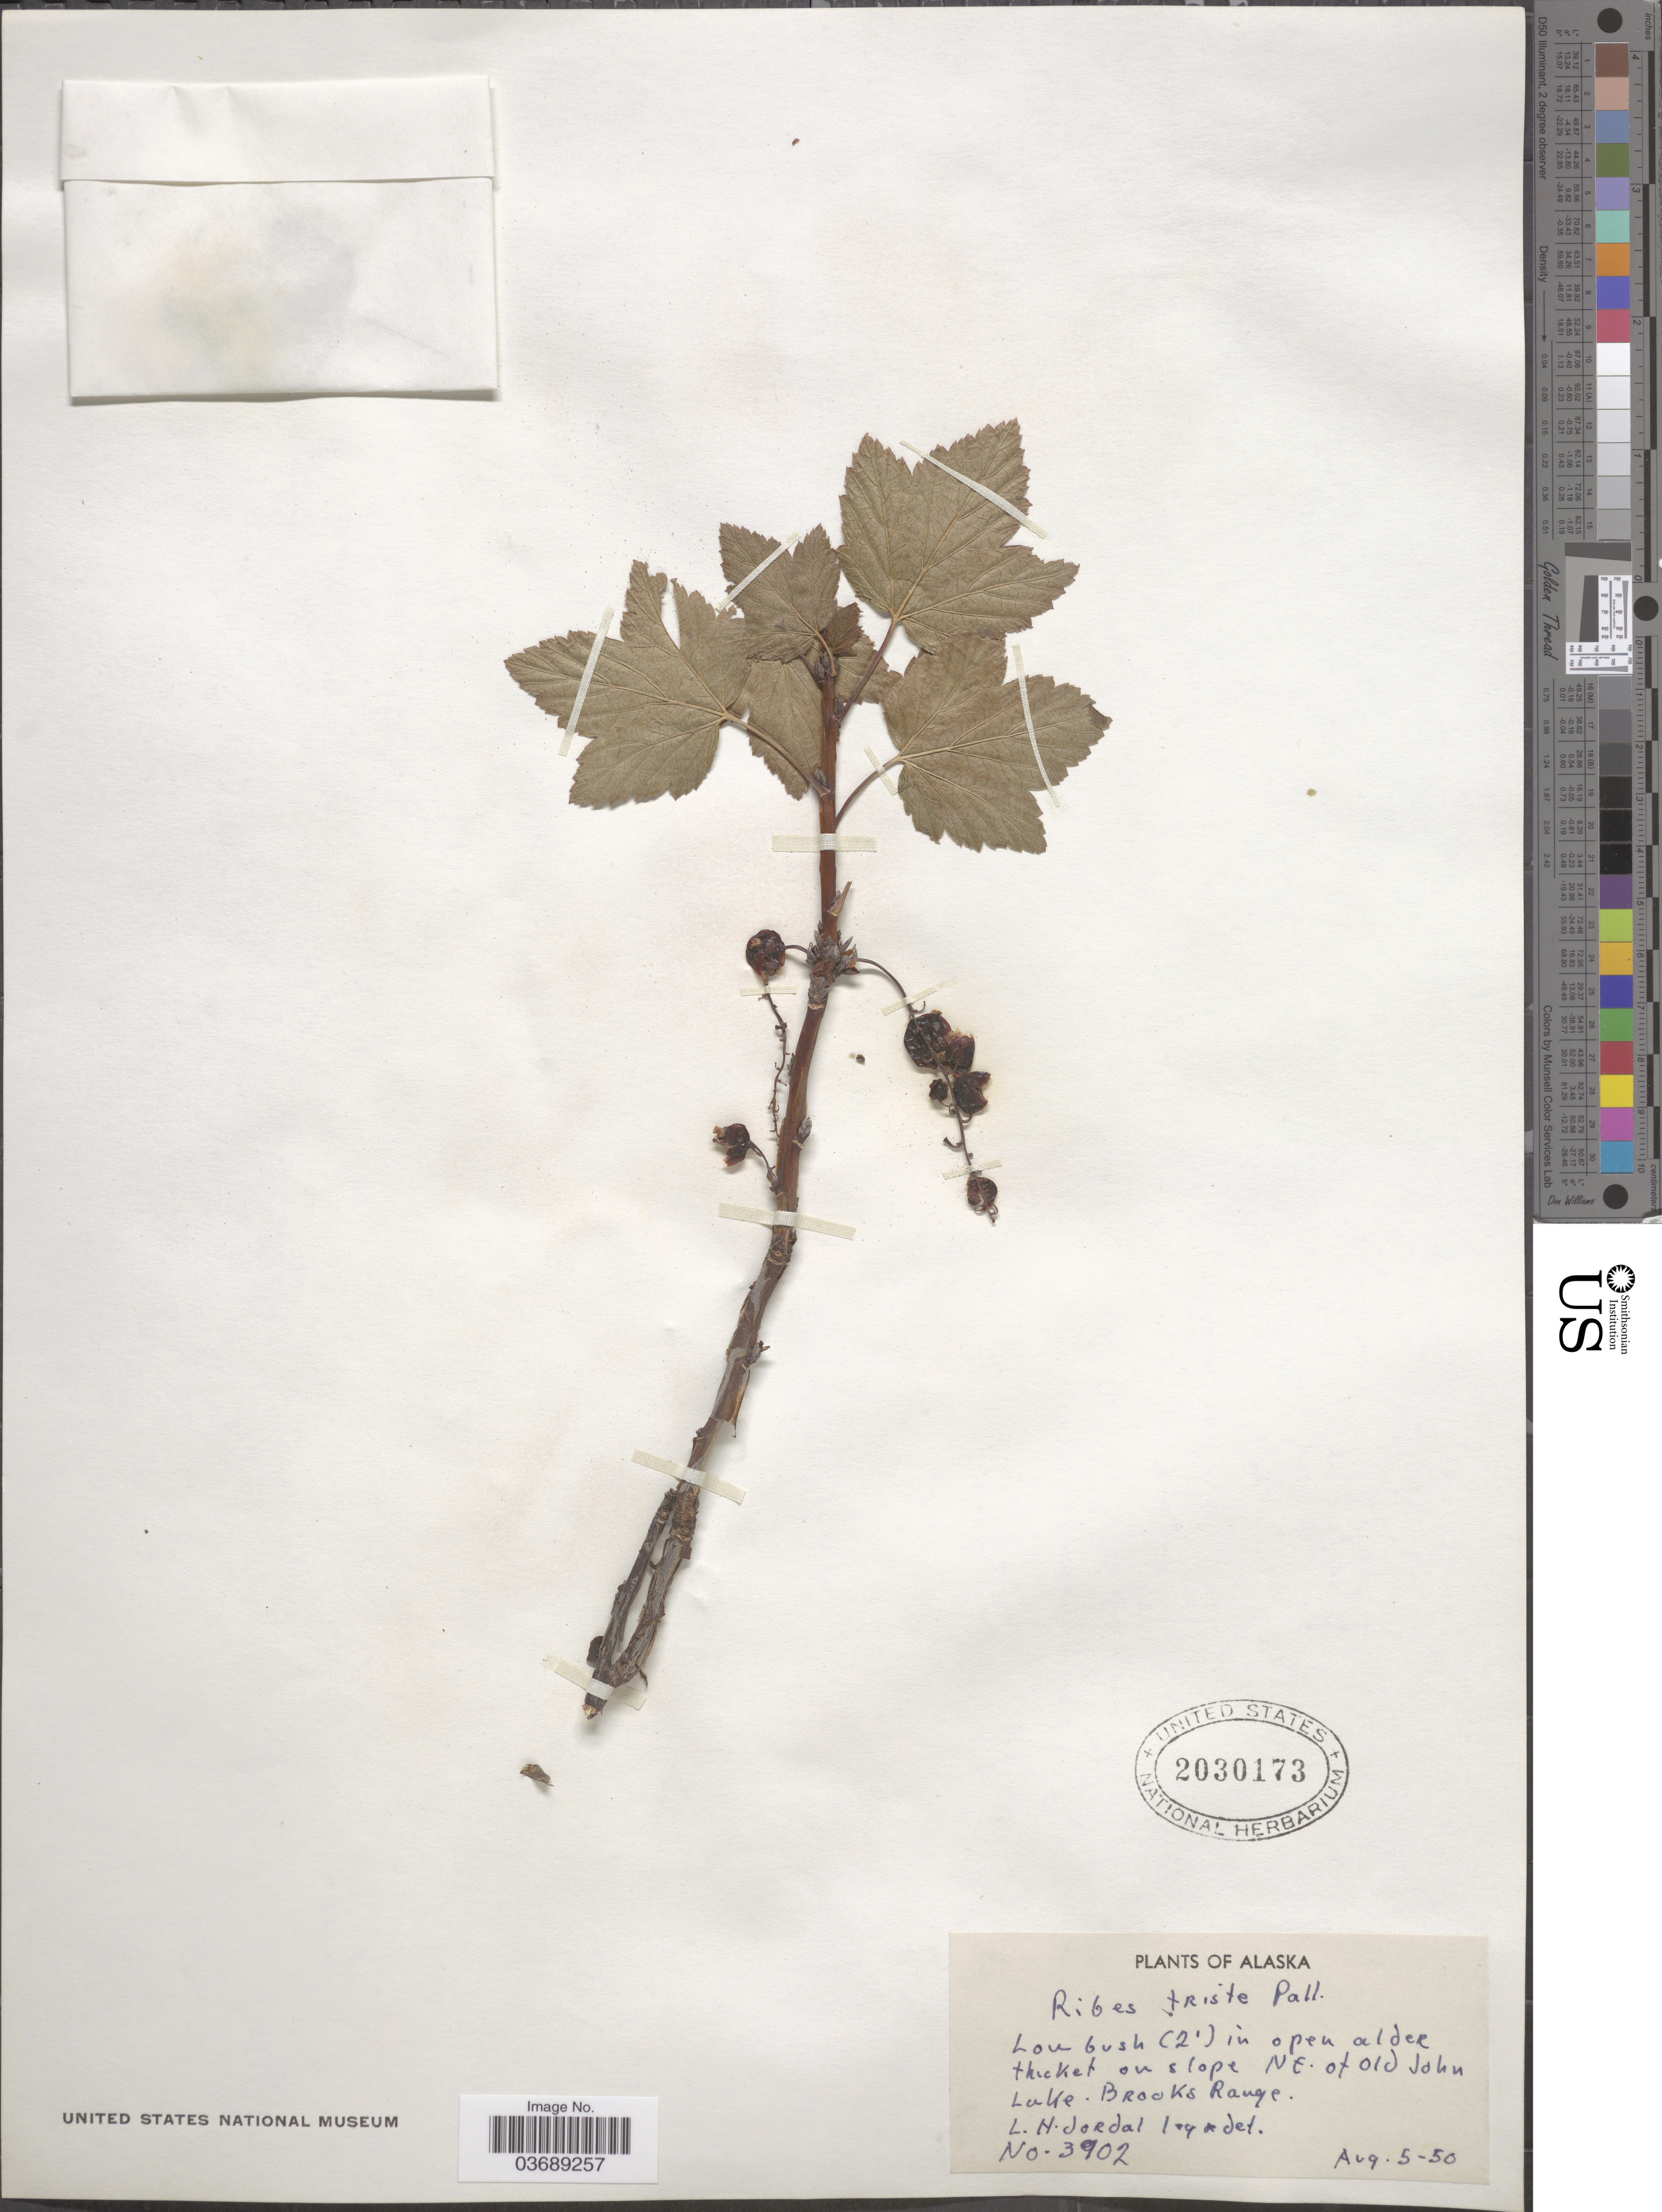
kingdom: Plantae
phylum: Tracheophyta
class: Magnoliopsida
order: Saxifragales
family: Grossulariaceae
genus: Ribes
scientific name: Ribes triste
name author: Pall.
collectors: L. Jordal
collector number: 3902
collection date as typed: Transcribed d/m/y: 5/8/50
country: United States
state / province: Alaska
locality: On slope NE of Old John Lake. Brooks Range.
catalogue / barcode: US 2030173